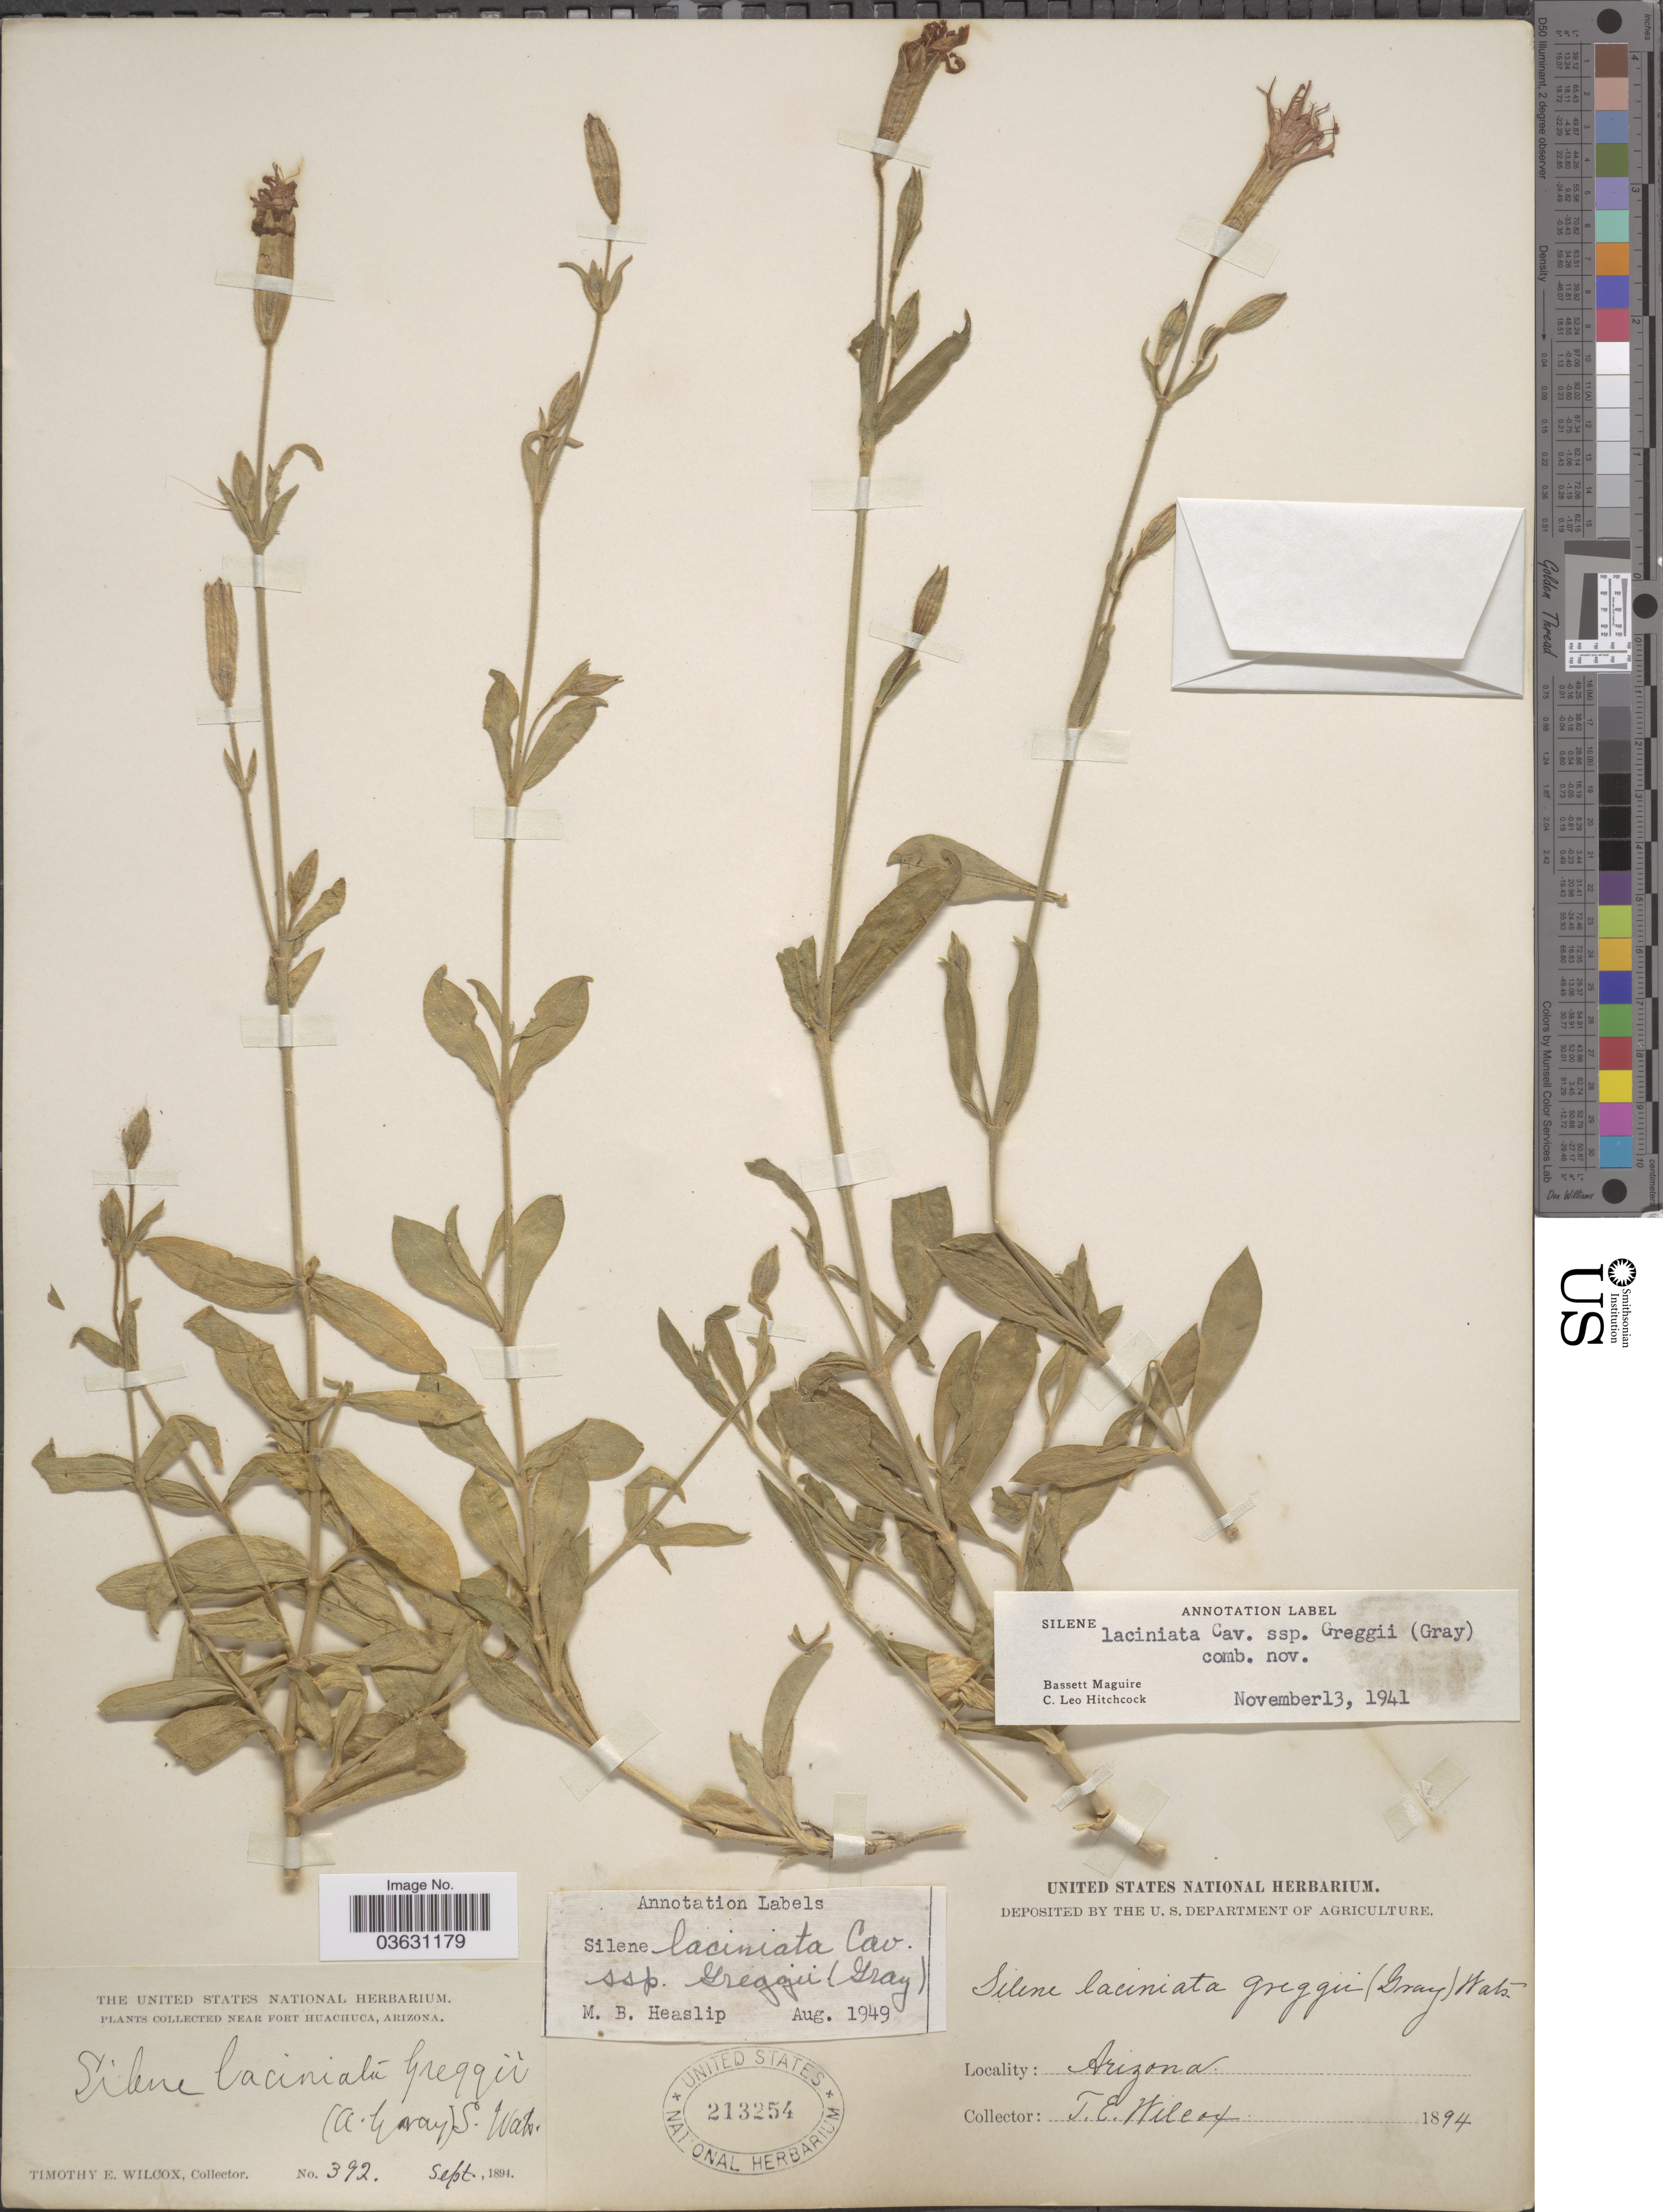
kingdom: Plantae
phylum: Tracheophyta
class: Magnoliopsida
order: Caryophyllales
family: Caryophyllaceae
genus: Silene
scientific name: Silene laciniata subsp. greggii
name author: (A. Gray) C.L. Hitchc. & Maguire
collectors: T. E. Wilcox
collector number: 392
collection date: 1894-09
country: United States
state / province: Arizona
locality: Near Fort Huachuca.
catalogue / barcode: US 213254